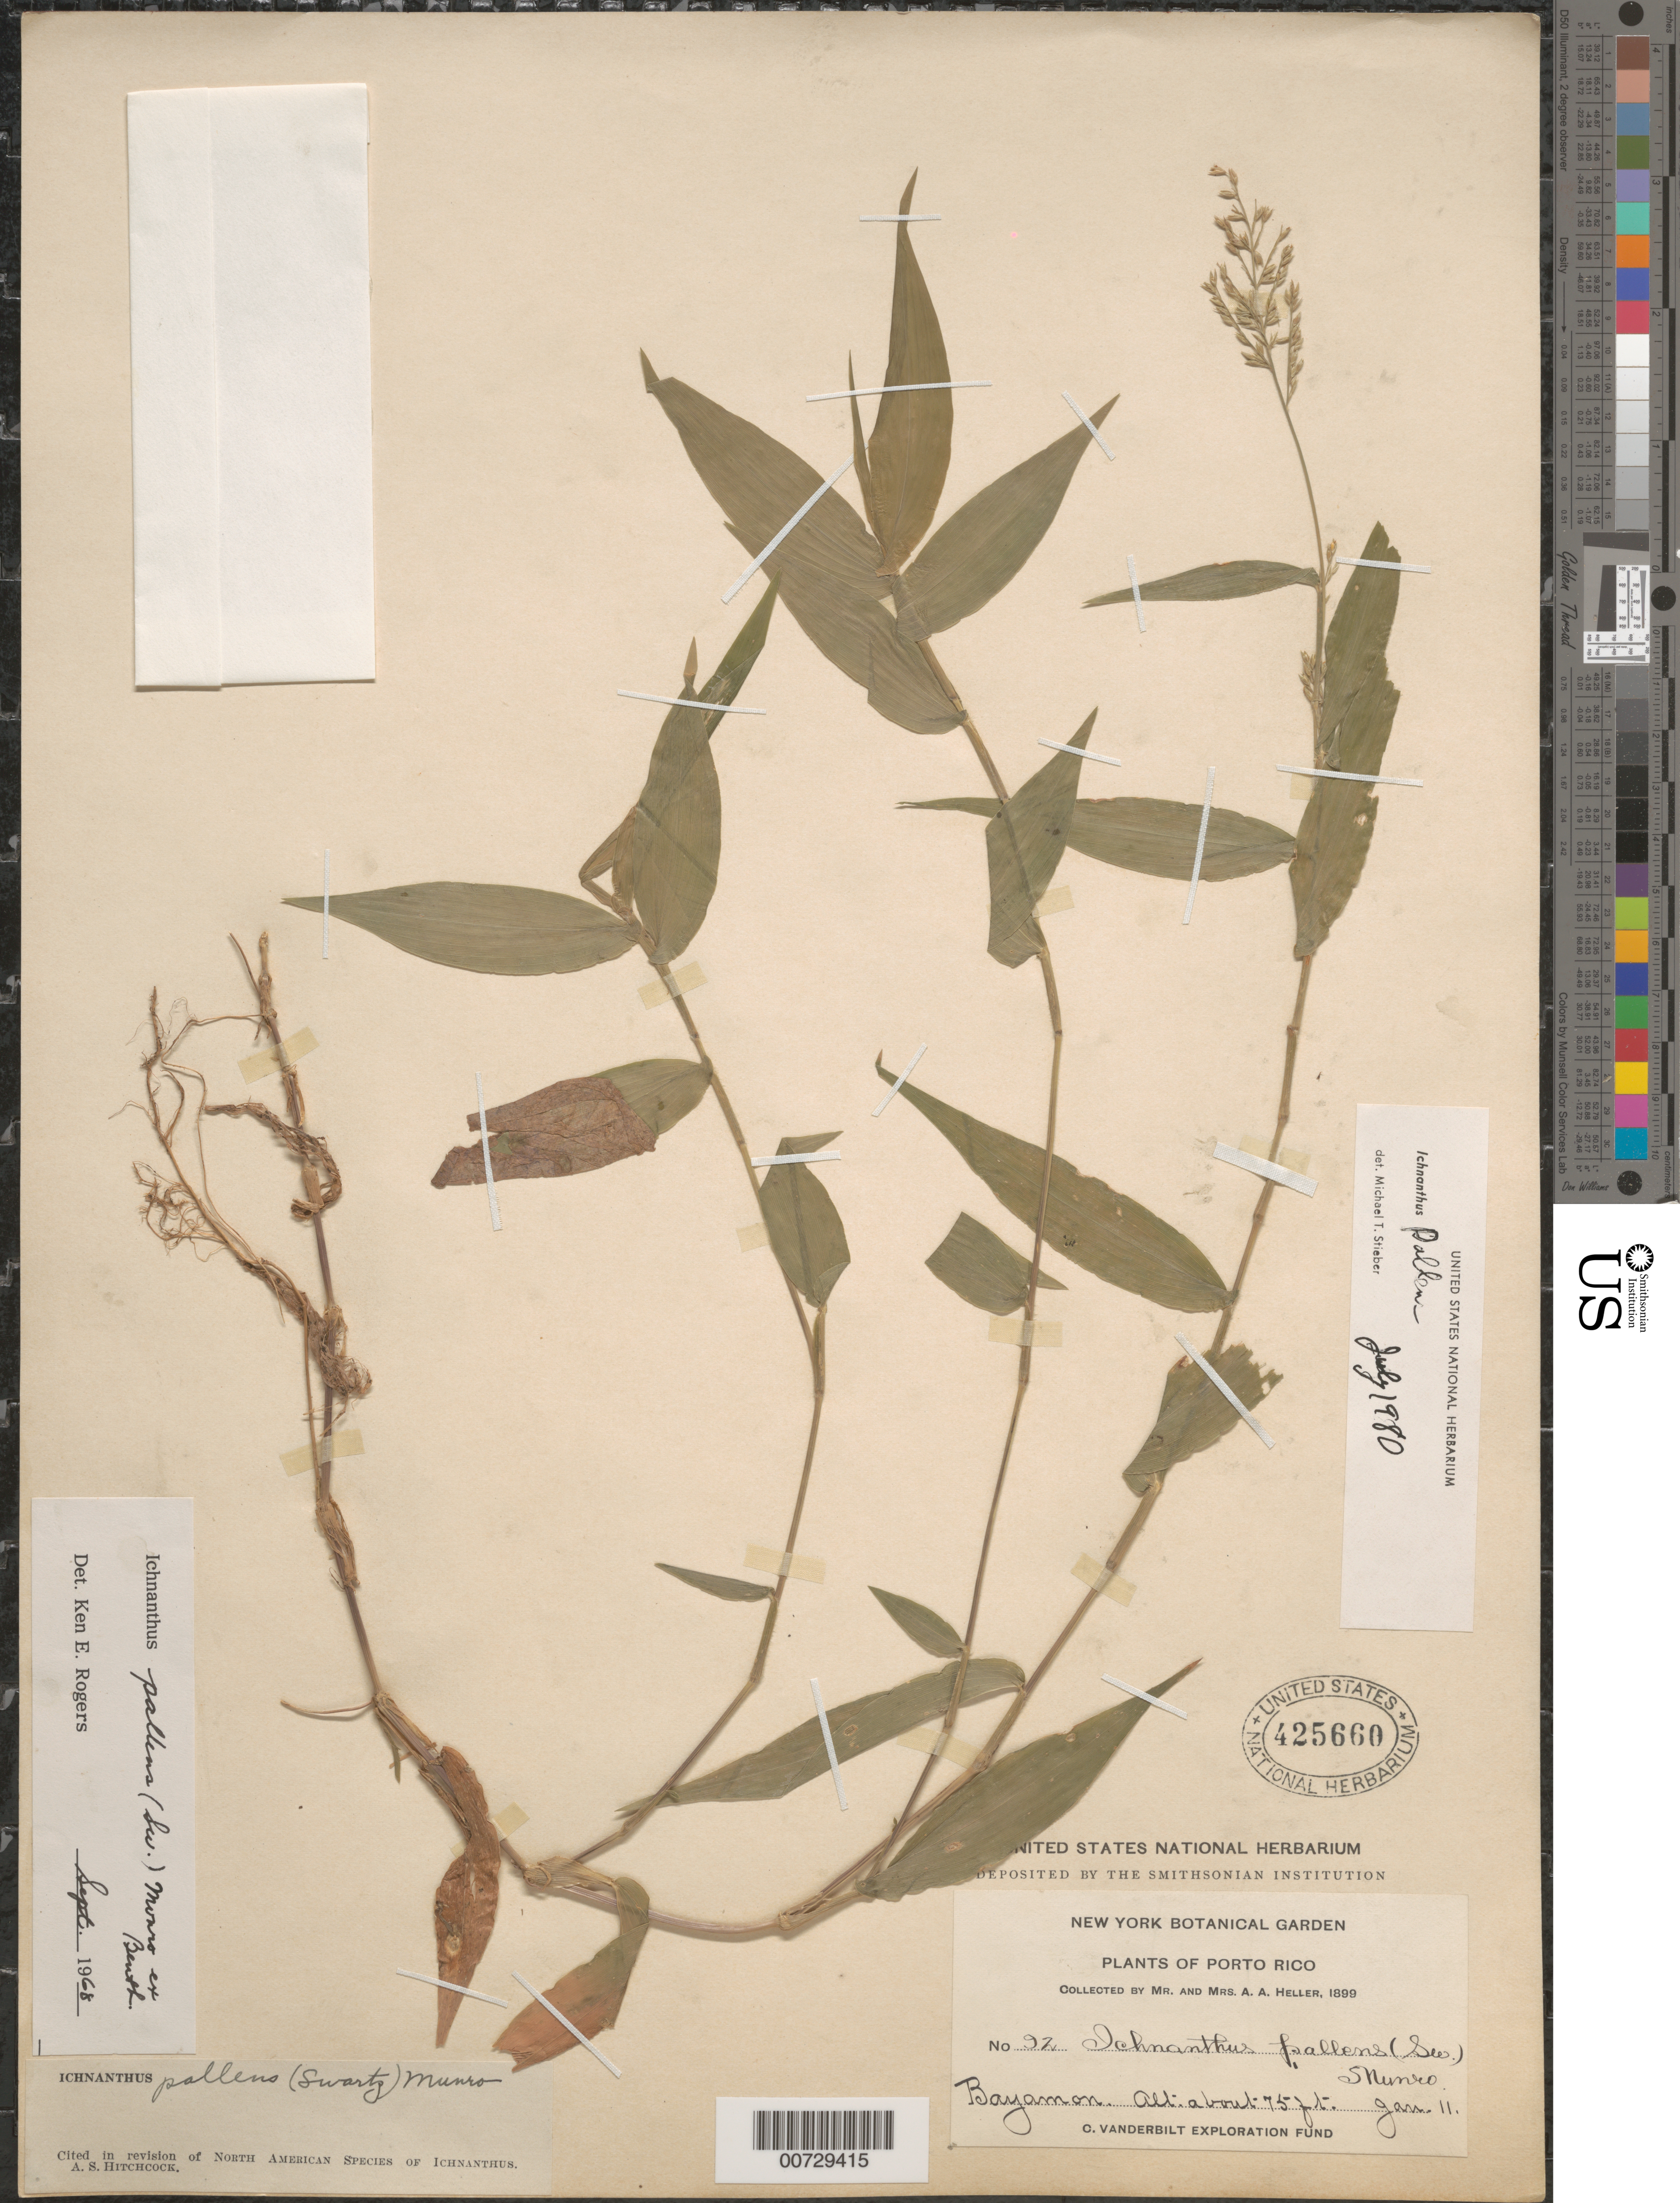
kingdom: Plantae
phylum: Tracheophyta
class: Liliopsida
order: Poales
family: Poaceae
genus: Ichnanthus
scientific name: Ichnanthus pallens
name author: (Sw.) Munro ex Benth.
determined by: Stieber, M. T.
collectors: A. A. Heller & E. G. Heller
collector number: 92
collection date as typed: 11 Jan 1899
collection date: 1899-01-11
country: Puerto Rico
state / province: Bayamón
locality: Bayamon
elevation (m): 23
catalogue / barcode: US 425660